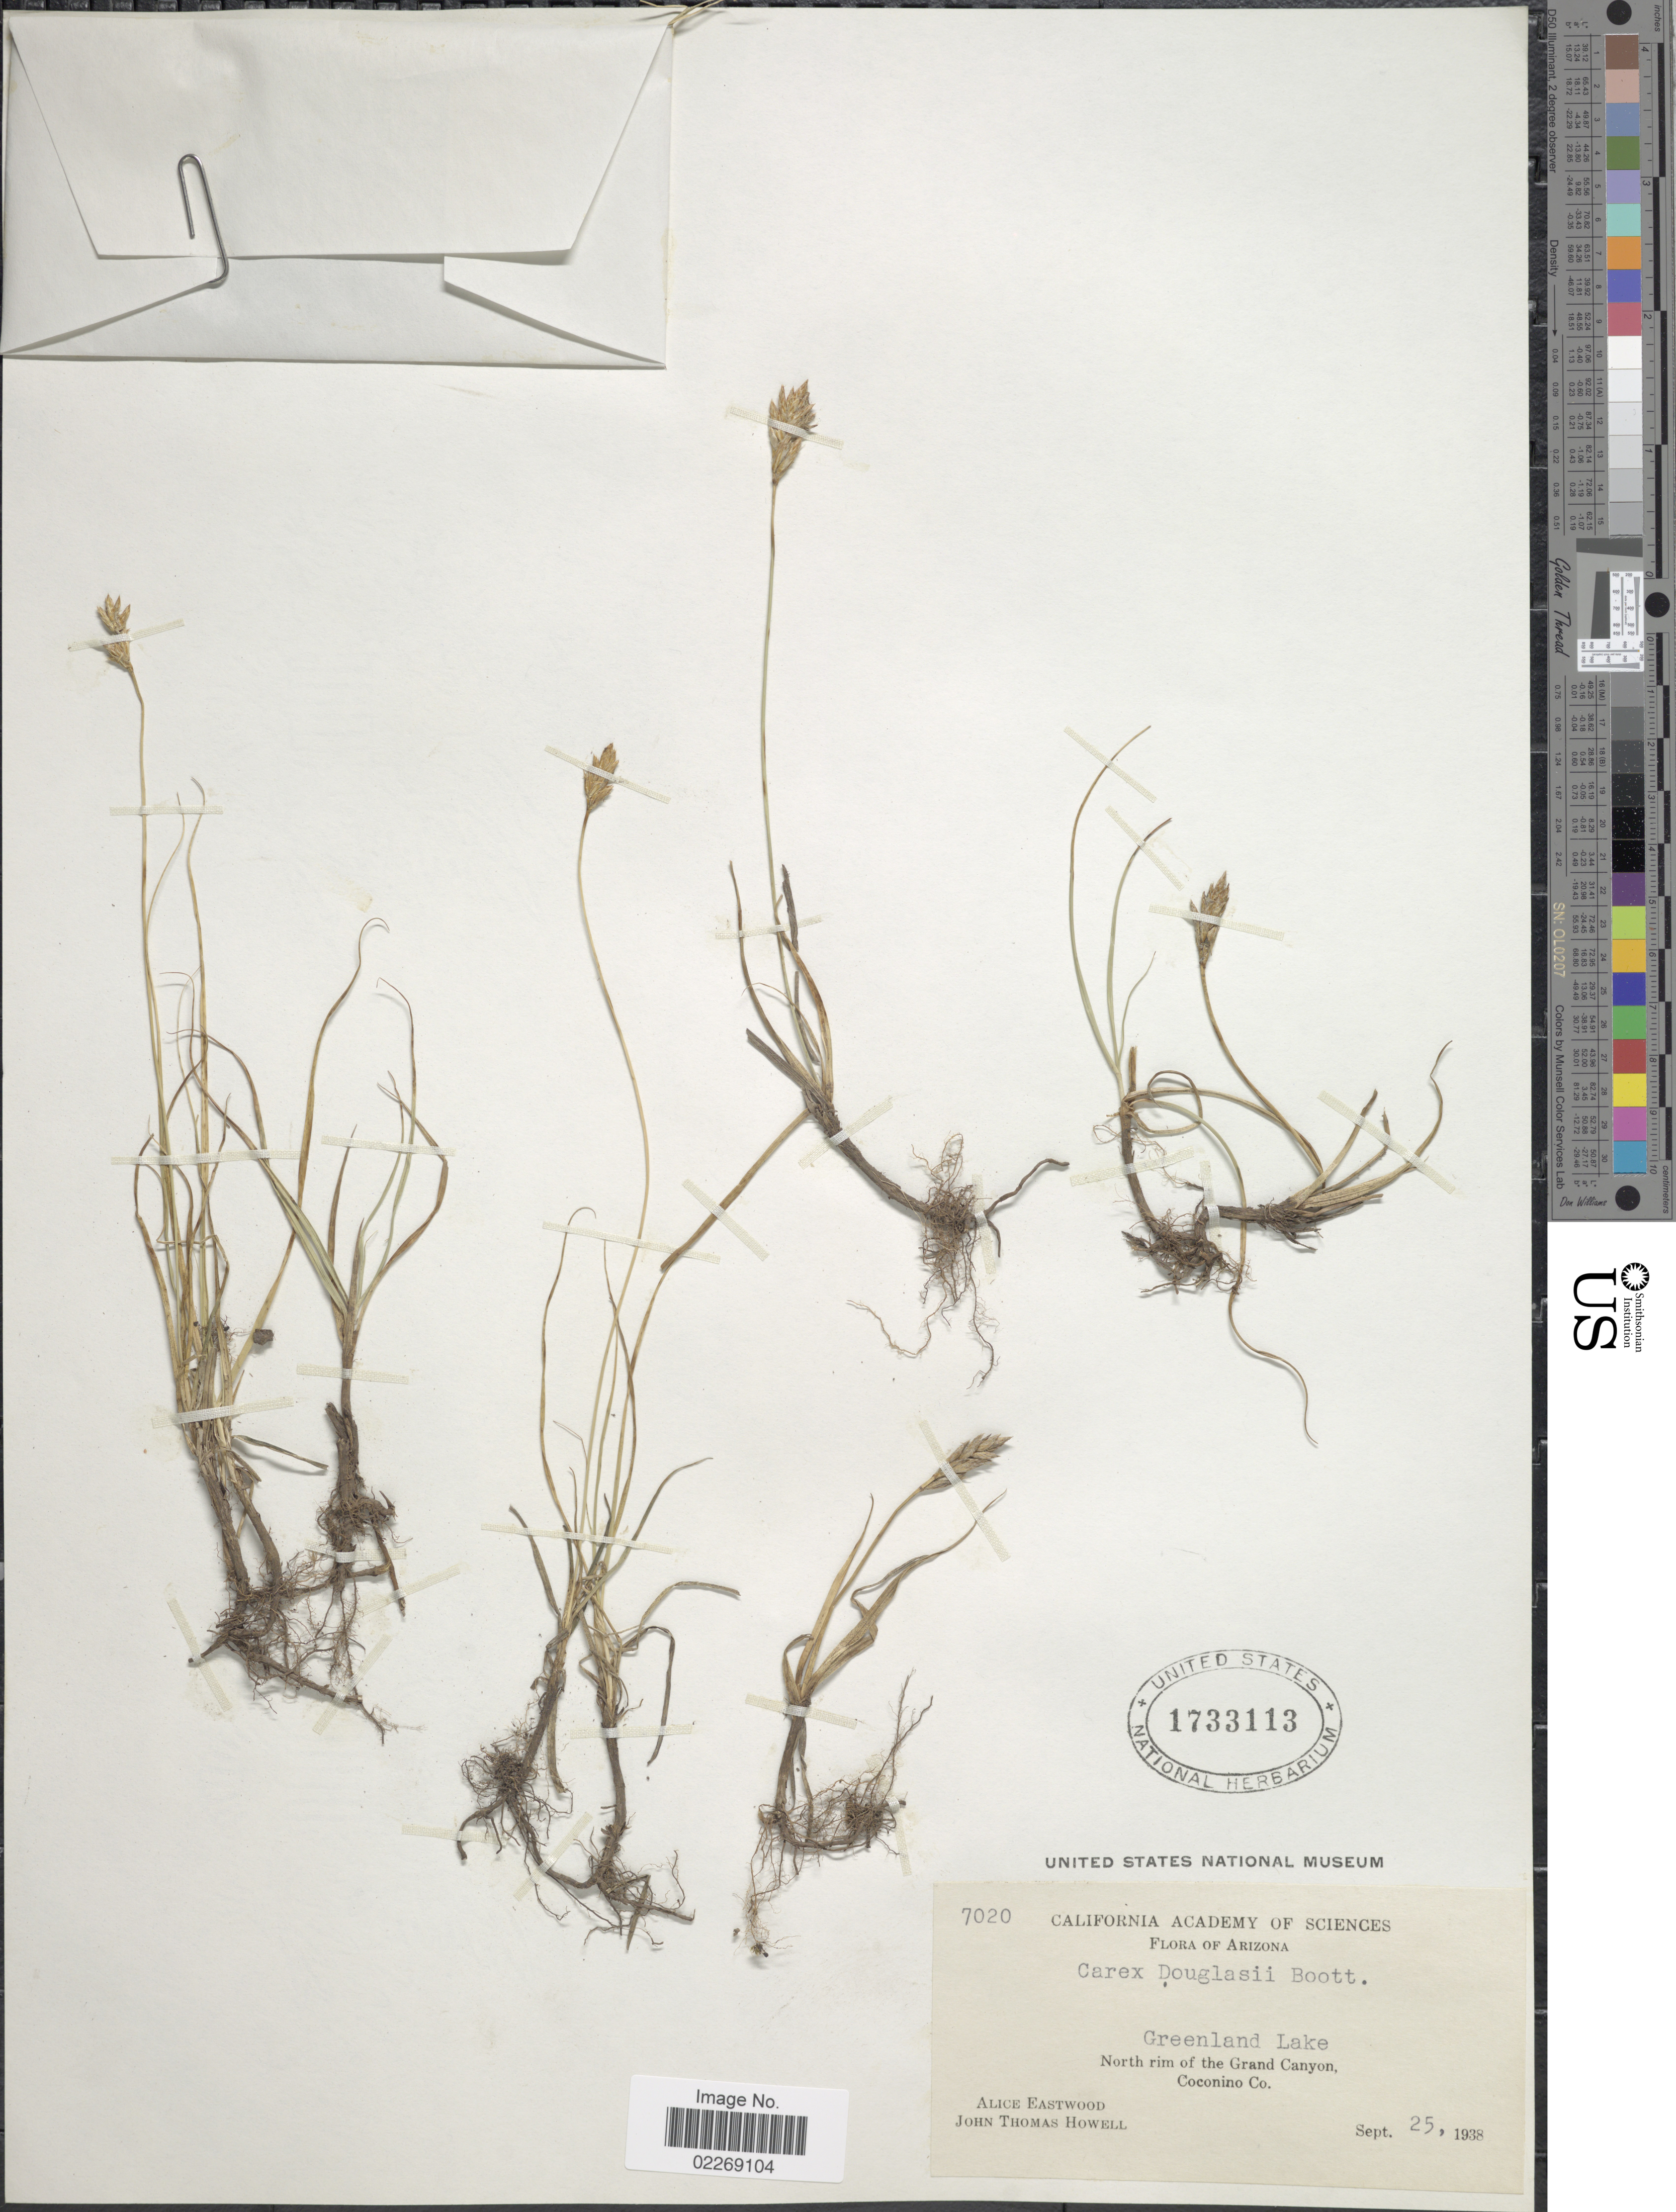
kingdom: Plantae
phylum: Tracheophyta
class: Liliopsida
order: Poales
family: Cyperaceae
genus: Carex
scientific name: Carex douglasii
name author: Boott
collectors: A. Eastwood & J. T. Howell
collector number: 7020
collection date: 1938-09-25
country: United States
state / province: Arizona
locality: Greenland Lake. North rim of the Grand canyon, Coconino Co.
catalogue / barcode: US 1733113